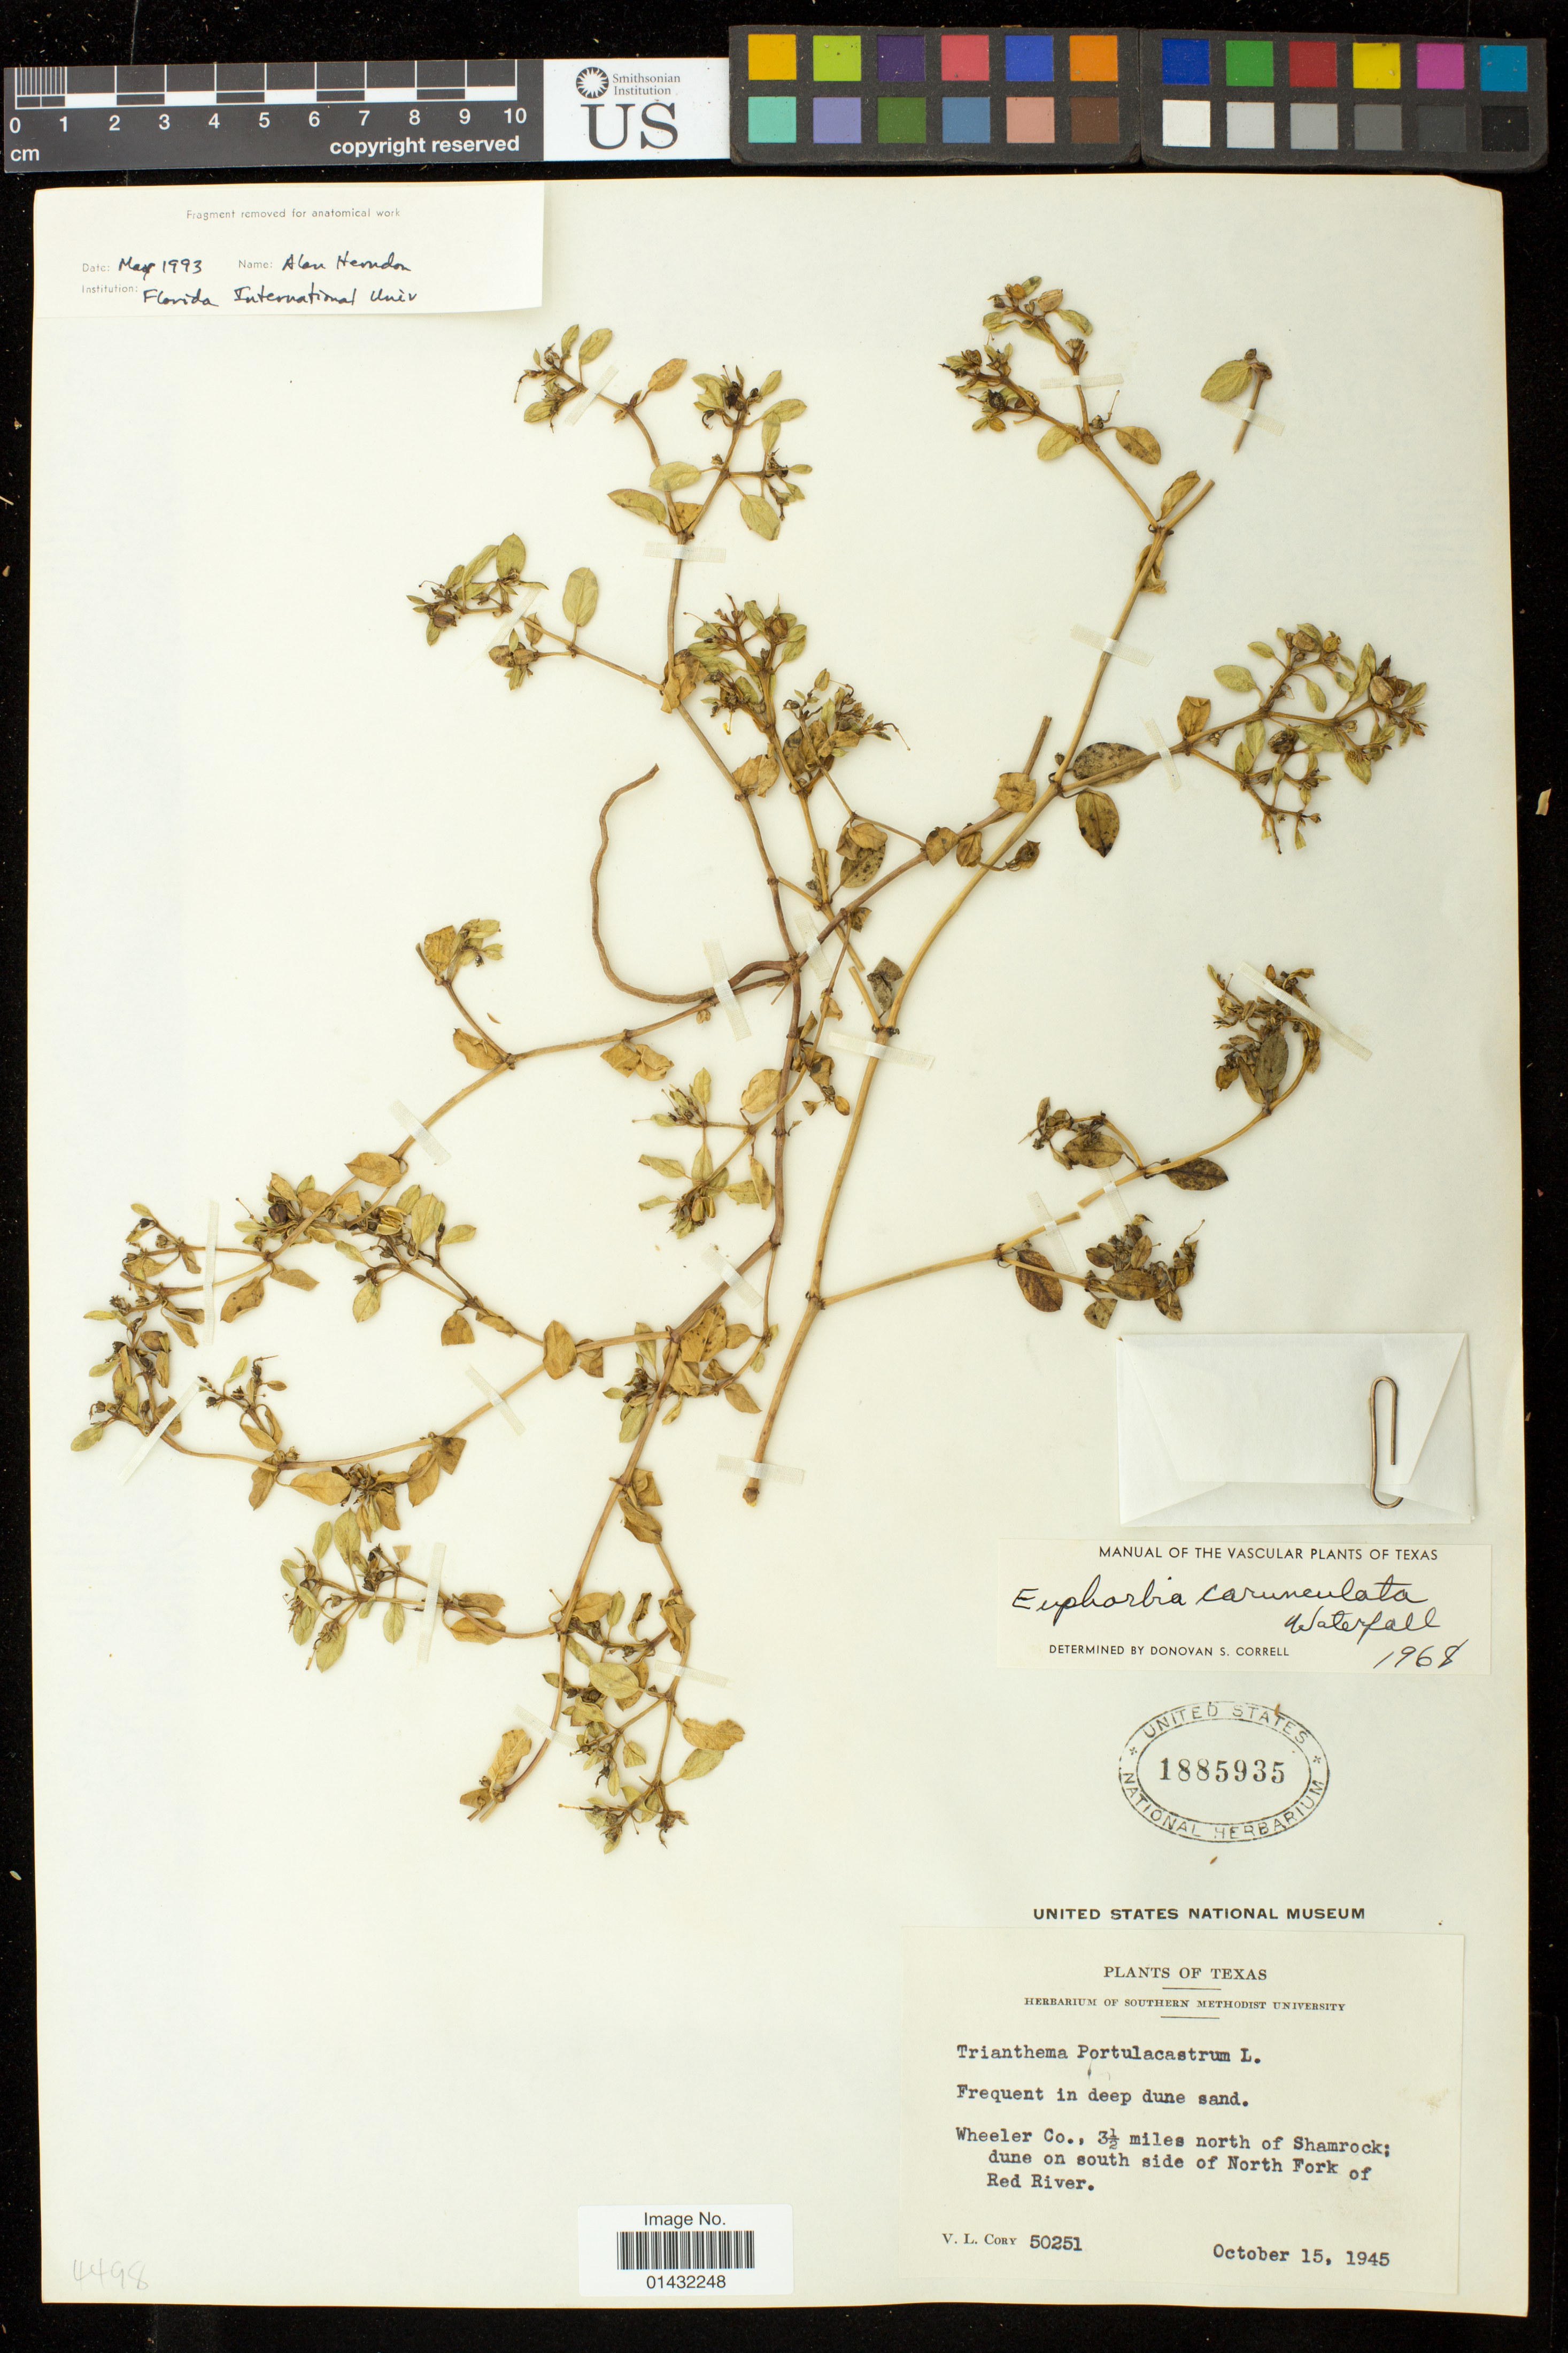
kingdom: Plantae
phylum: Tracheophyta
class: Magnoliopsida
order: Malpighiales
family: Euphorbiaceae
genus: Euphorbia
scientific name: Euphorbia carunculata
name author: Waterf.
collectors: V. Cory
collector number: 50251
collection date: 1945-10-15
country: United States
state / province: Texas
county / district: Wheeler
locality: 3 1/2 miles north of Shamrock, dune on south side of North Fork of Red River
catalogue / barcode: US 1885935